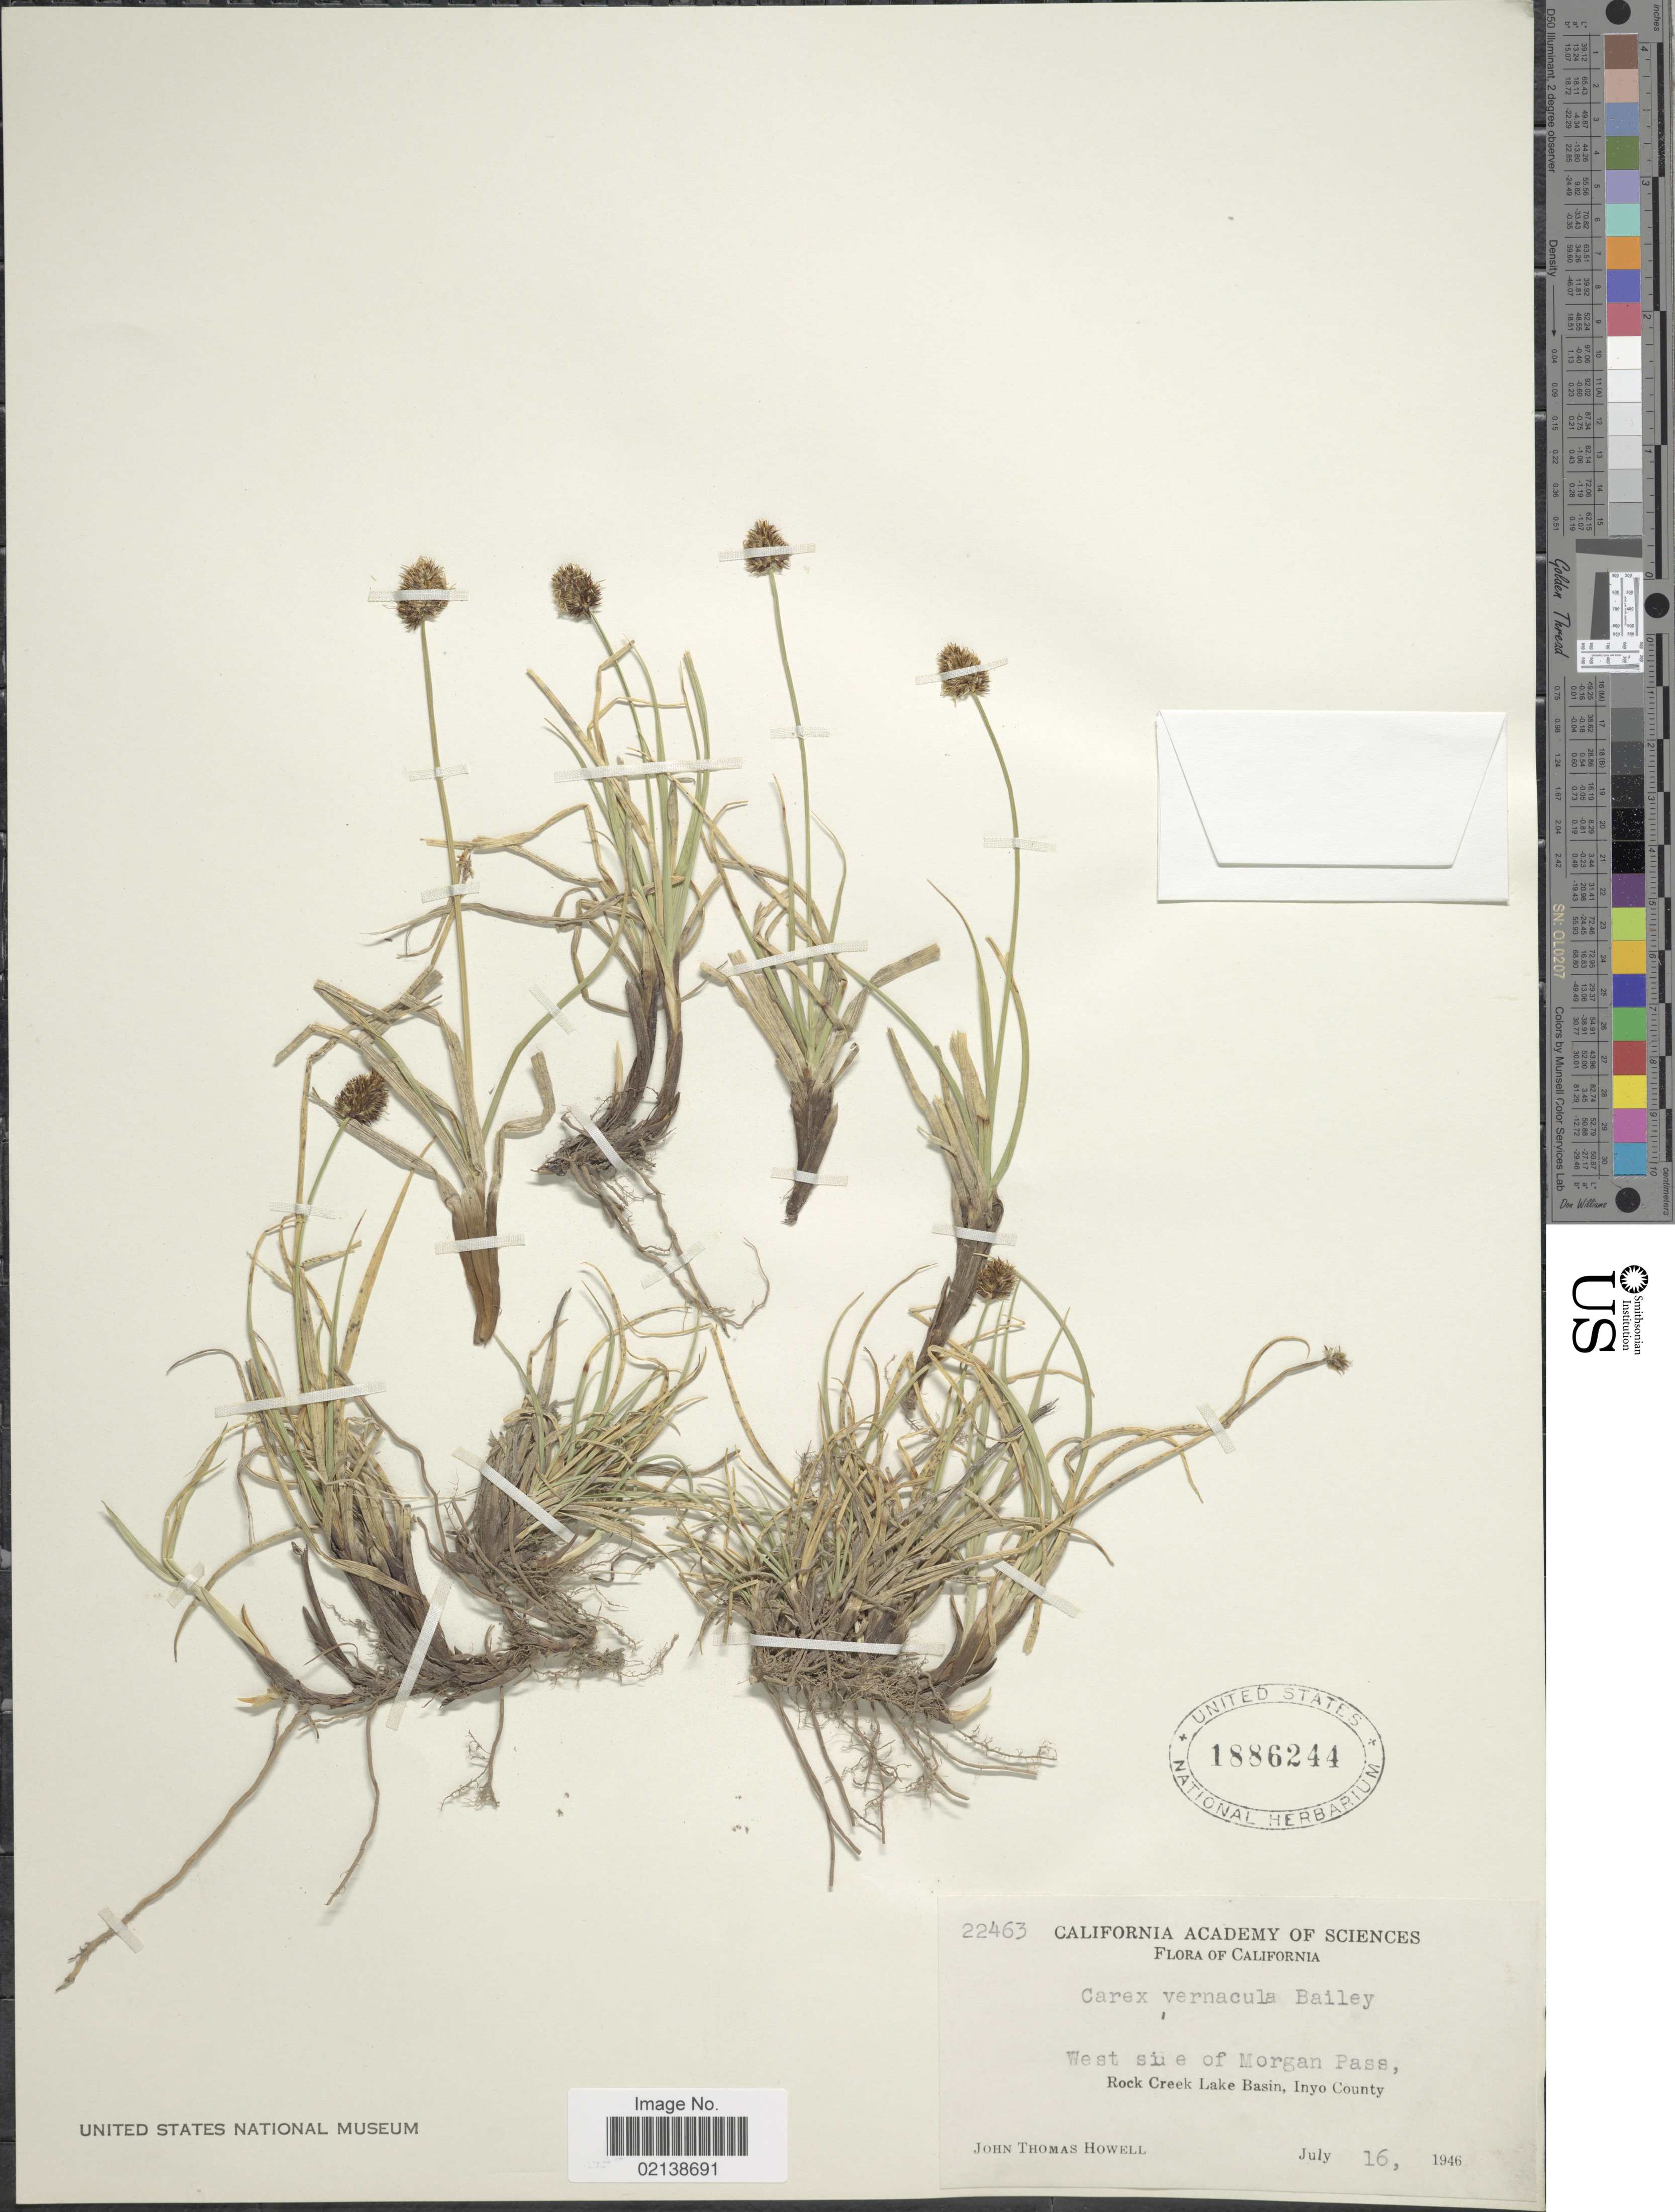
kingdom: Plantae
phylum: Tracheophyta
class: Liliopsida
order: Poales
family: Cyperaceae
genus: Carex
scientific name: Carex vernacula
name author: L.H. Bailey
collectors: J. T. Howell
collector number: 22463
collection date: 1946-07-16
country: United States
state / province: California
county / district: Inyo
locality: West side of Morgan Pass, Rock Creek Lake Basin, Inyo County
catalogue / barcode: US 1886244